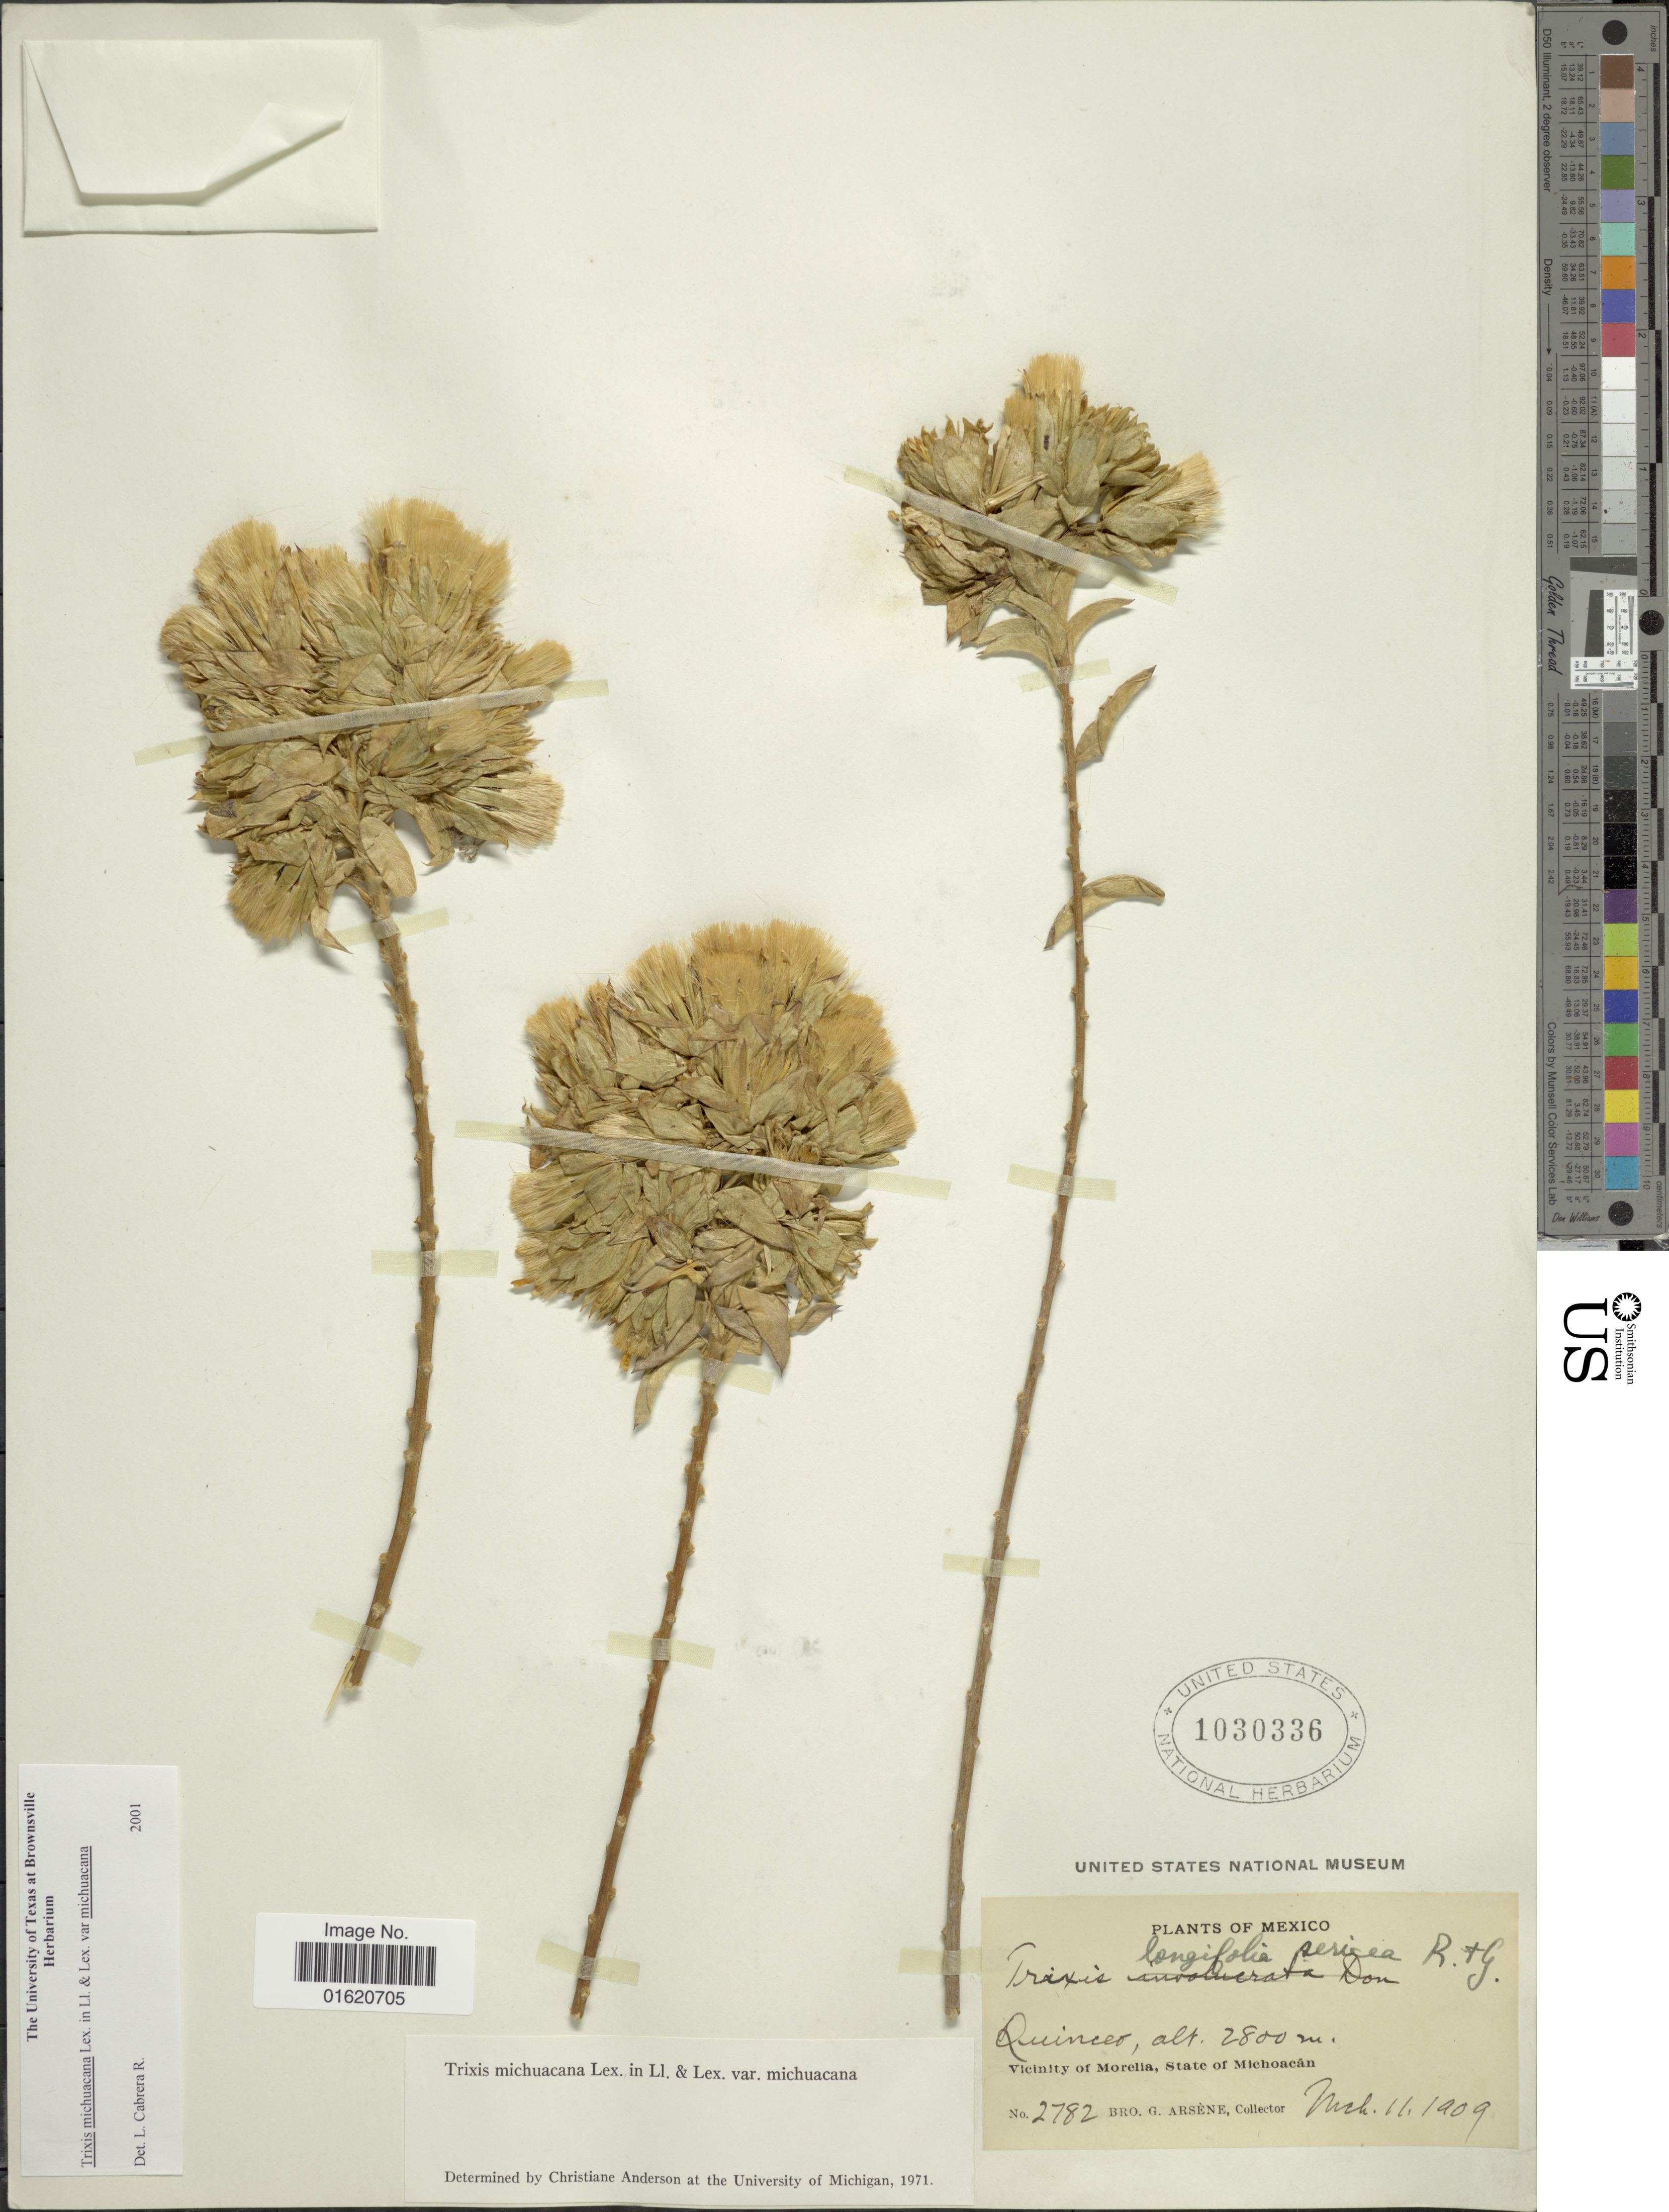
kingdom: Plantae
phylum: Tracheophyta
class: Magnoliopsida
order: Asterales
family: Asteraceae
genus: Trixis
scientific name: Trixis michuacana var. michuacana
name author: Lex.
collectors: Bro. G. Arsène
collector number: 2782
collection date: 1909-03-11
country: Mexico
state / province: Michoacán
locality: Quinceo, Vicinity of Morelia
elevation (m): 2800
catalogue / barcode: US 1030336